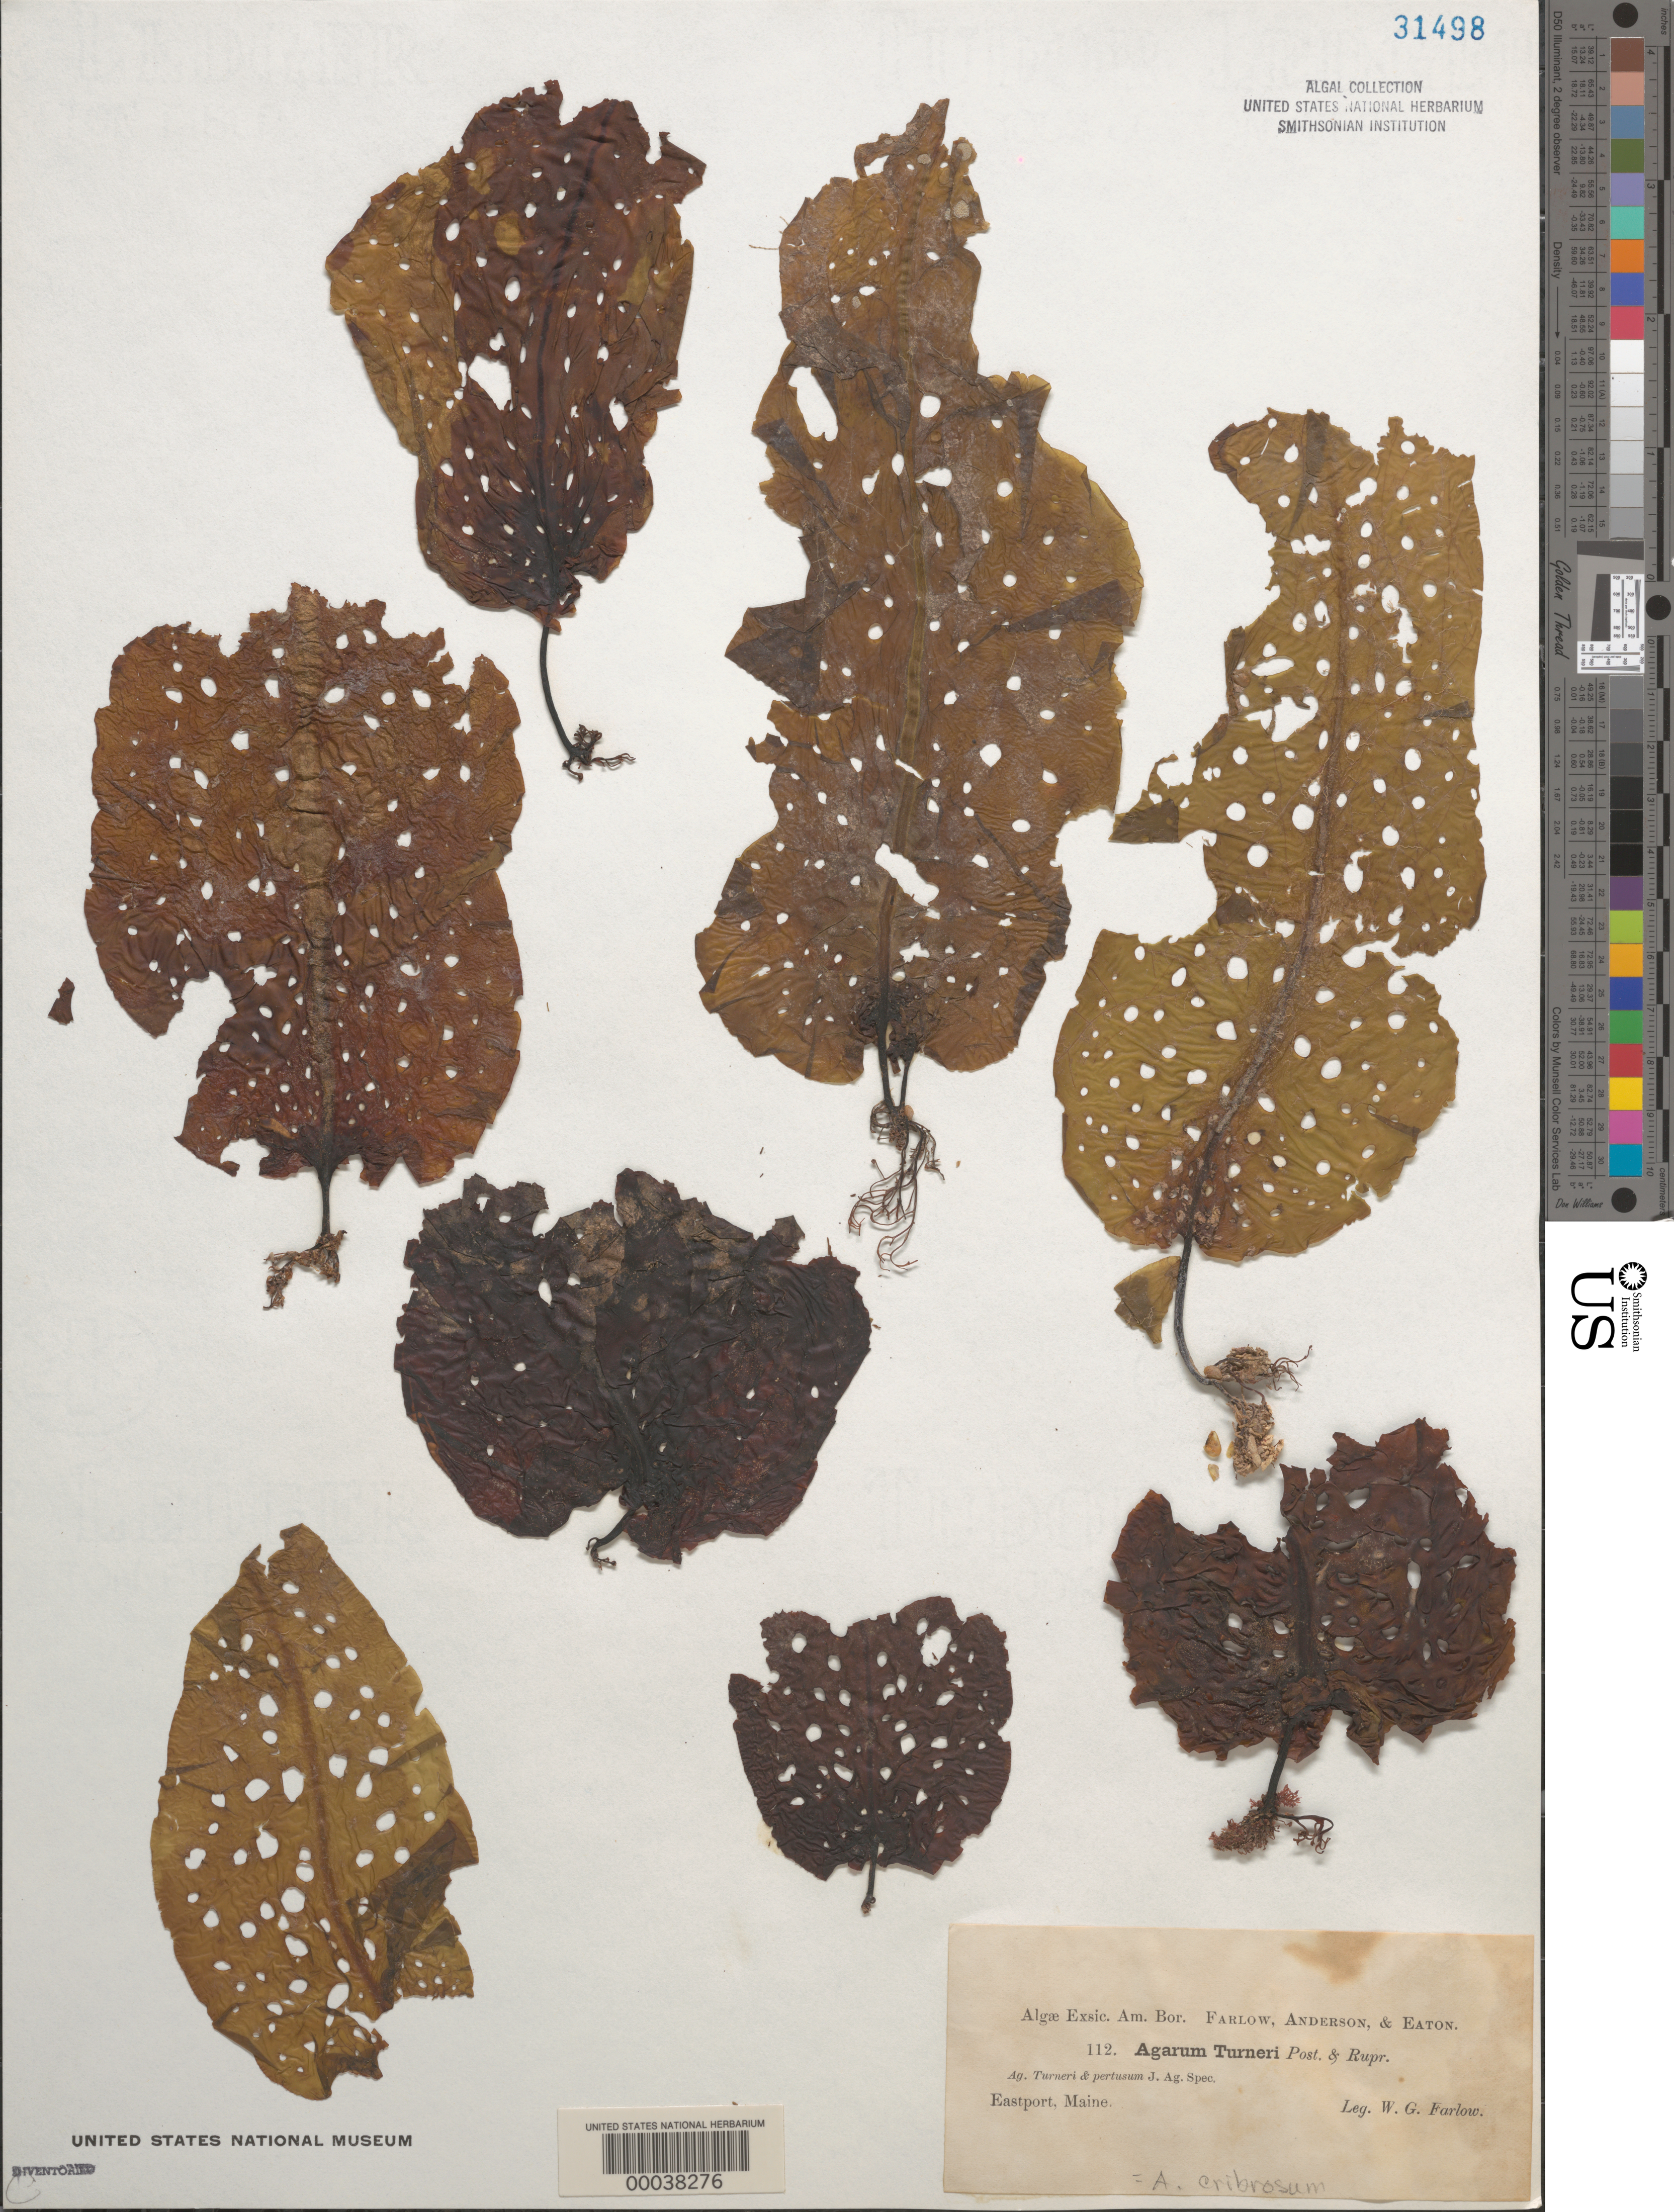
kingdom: Chromista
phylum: Ochrophyta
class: Phaeophyceae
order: Laminariales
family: Costariaceae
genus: Agarum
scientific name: Agarum clathratum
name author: Dumortier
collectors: W. G. Farlow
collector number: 112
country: United States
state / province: Maine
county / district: Washington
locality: Eastport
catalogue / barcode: US 31498